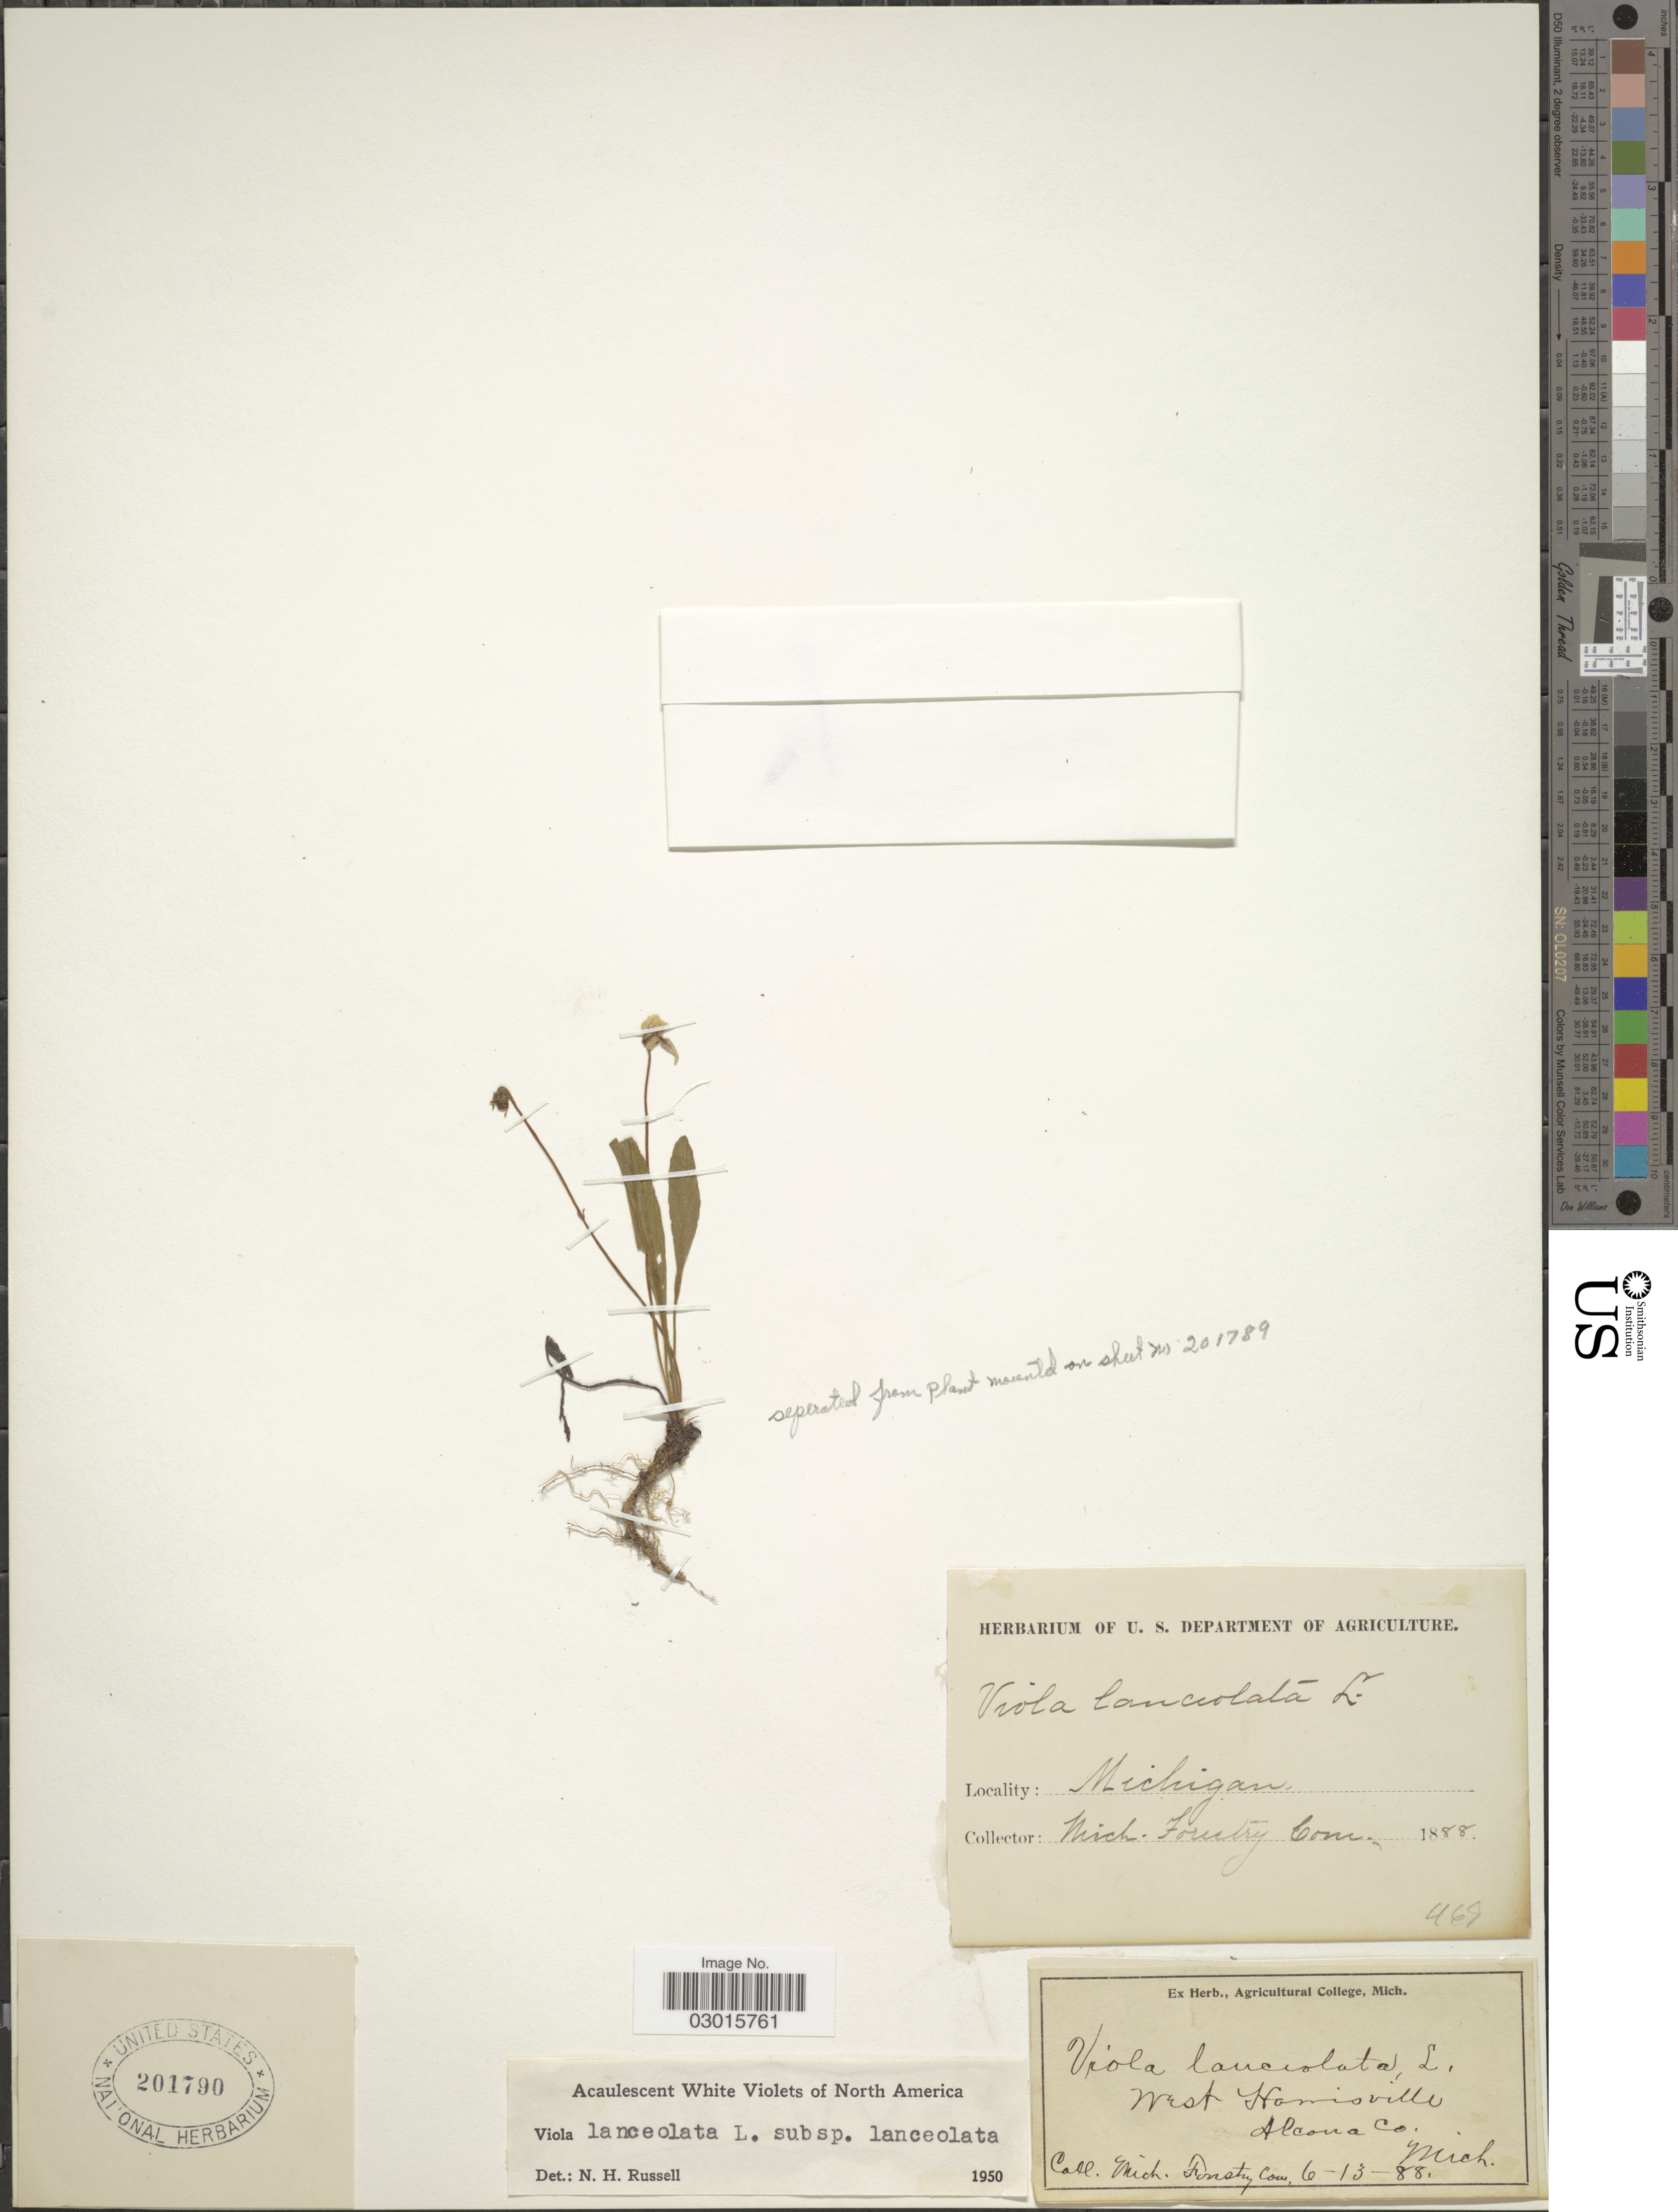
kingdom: Plantae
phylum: Tracheophyta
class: Magnoliopsida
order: Malpighiales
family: Violaceae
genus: Viola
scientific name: Viola lanceolata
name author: L.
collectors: Mich. Forestry Com.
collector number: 469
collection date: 1888-06-13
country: United States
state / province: Michigan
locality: West Harrisville, Alcona Co.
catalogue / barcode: US 201790